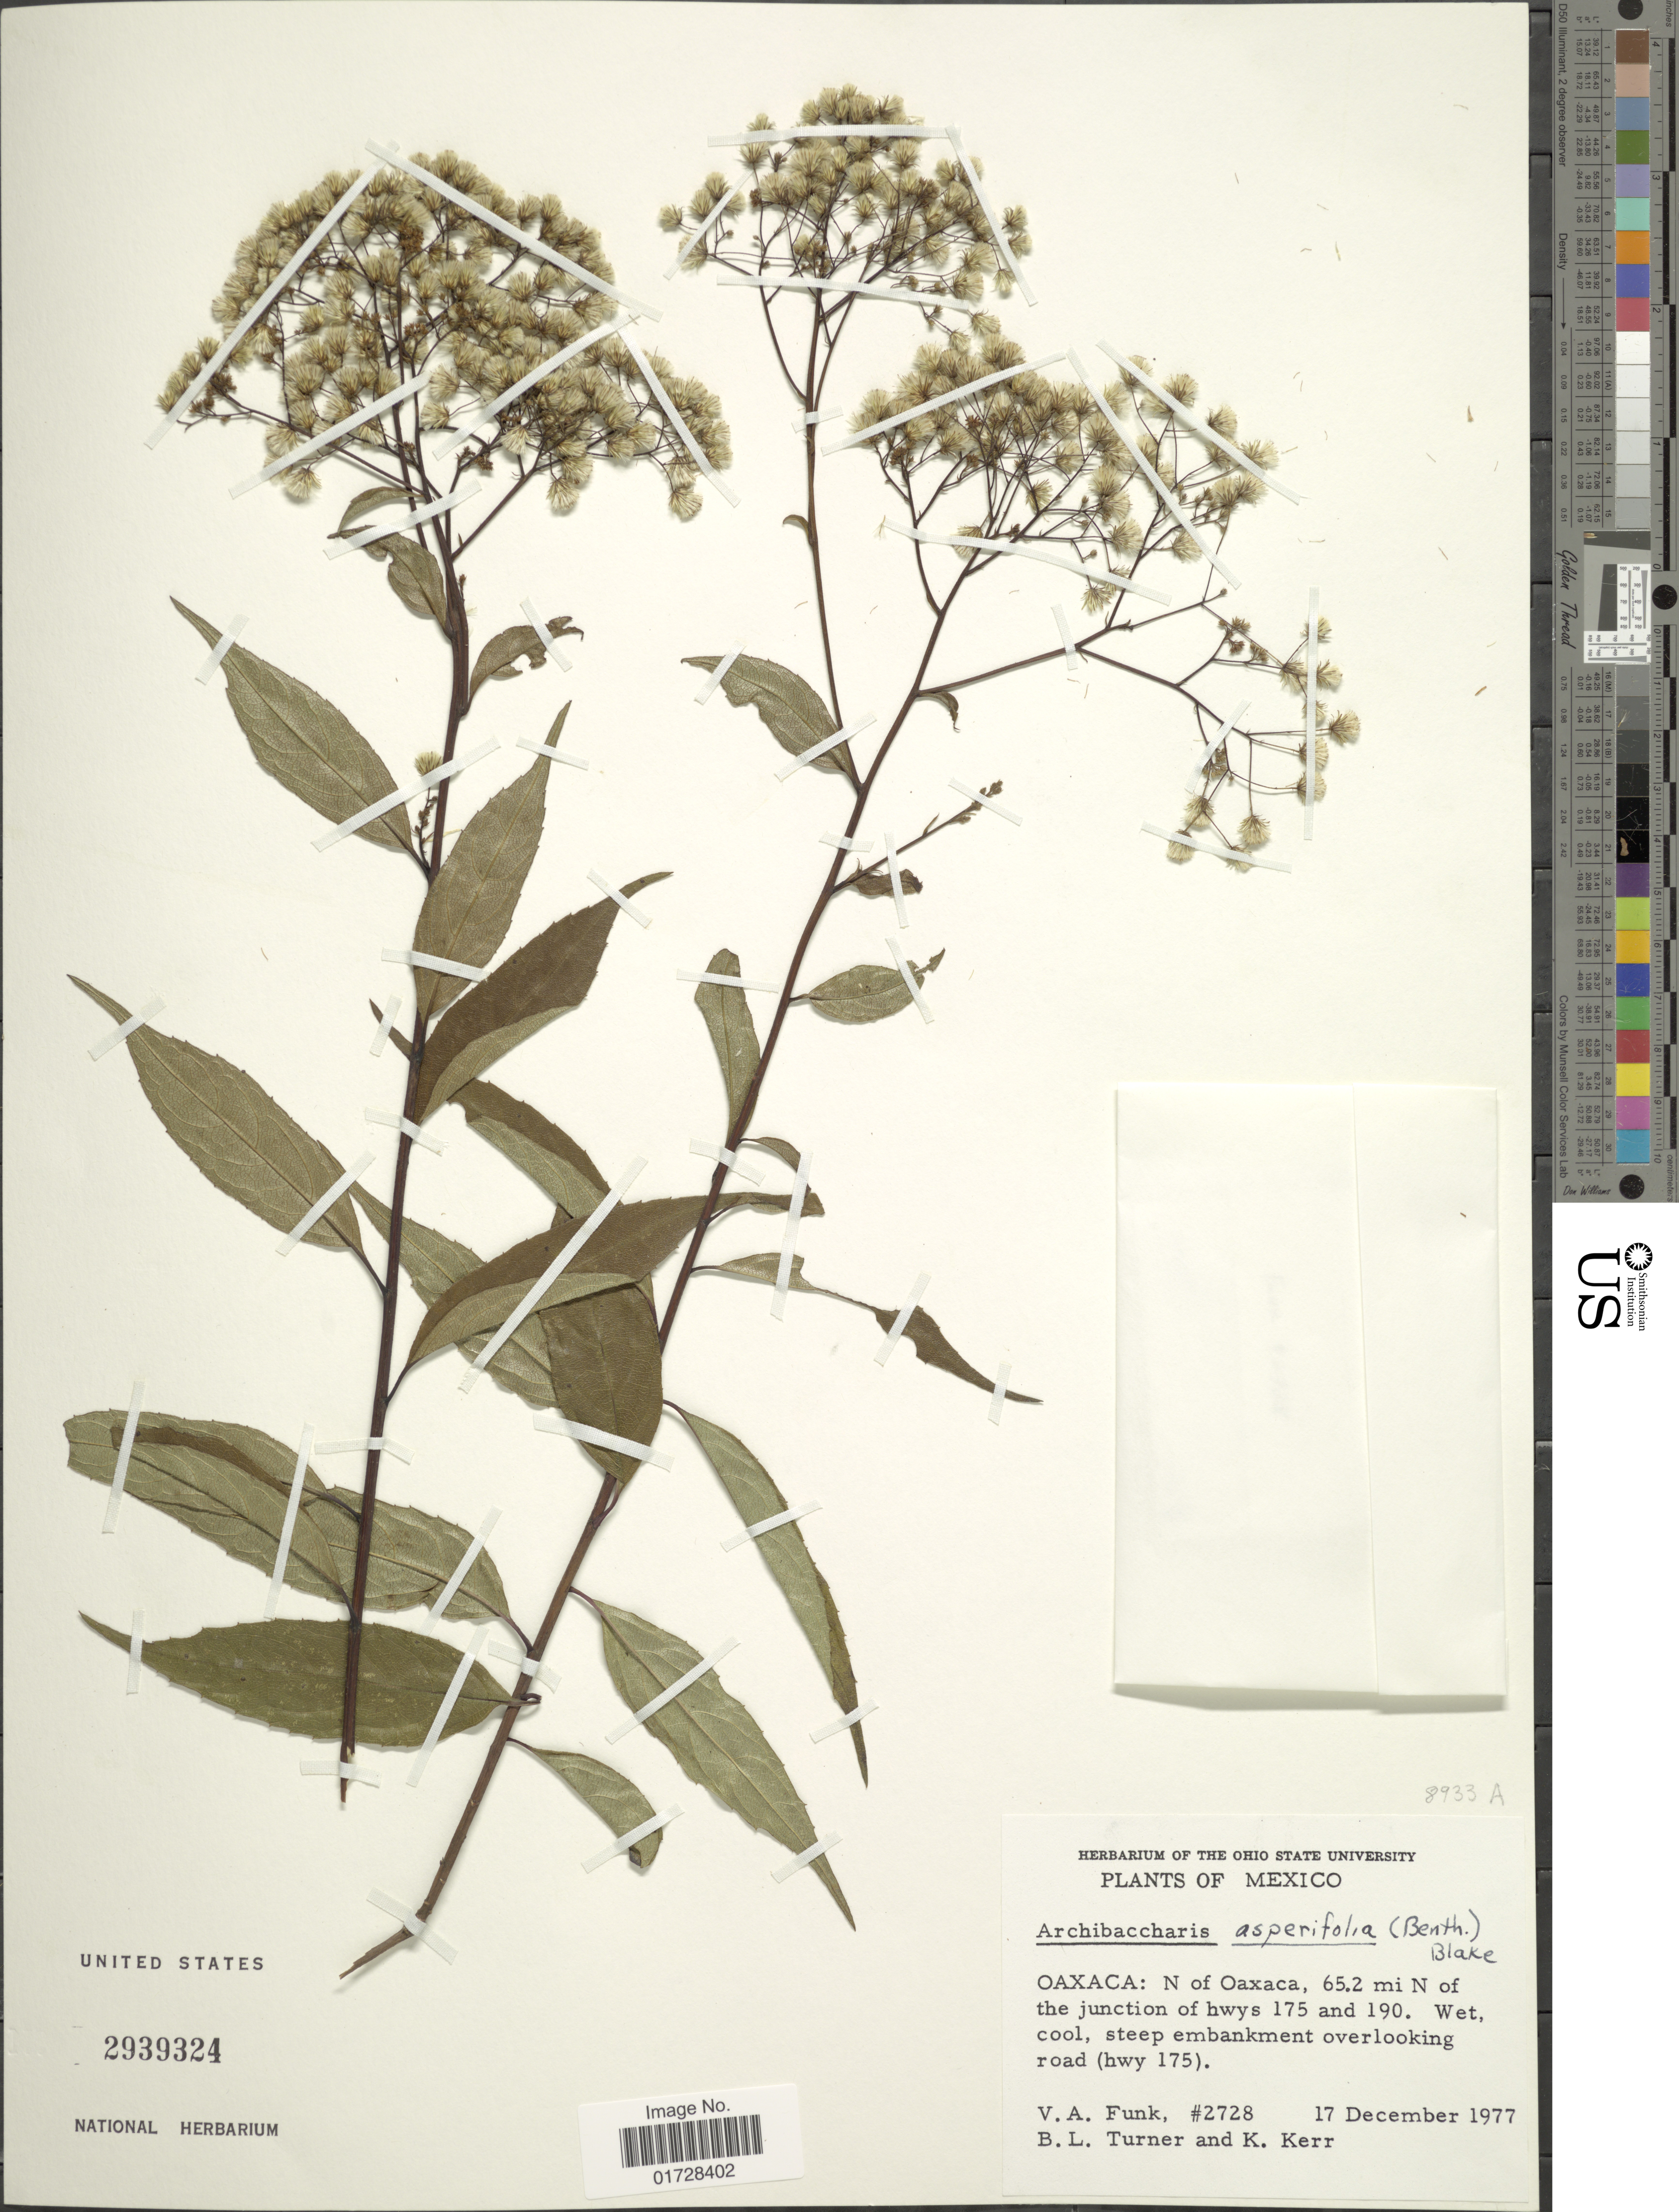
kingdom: Plantae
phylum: Tracheophyta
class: Magnoliopsida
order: Asterales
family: Asteraceae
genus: Archibaccharis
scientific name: Archibaccharis asperifolia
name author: (Benth.) S.F. Blake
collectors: V. Funk, B. L. Turner & K. Kerr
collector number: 2728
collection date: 1977-12-17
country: Mexico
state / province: Oaxaca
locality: N of Oaxaca, 65.2 mi N of the junction of hwys 175 and 190, overlooking road (hwy 175)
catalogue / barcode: US 2939324